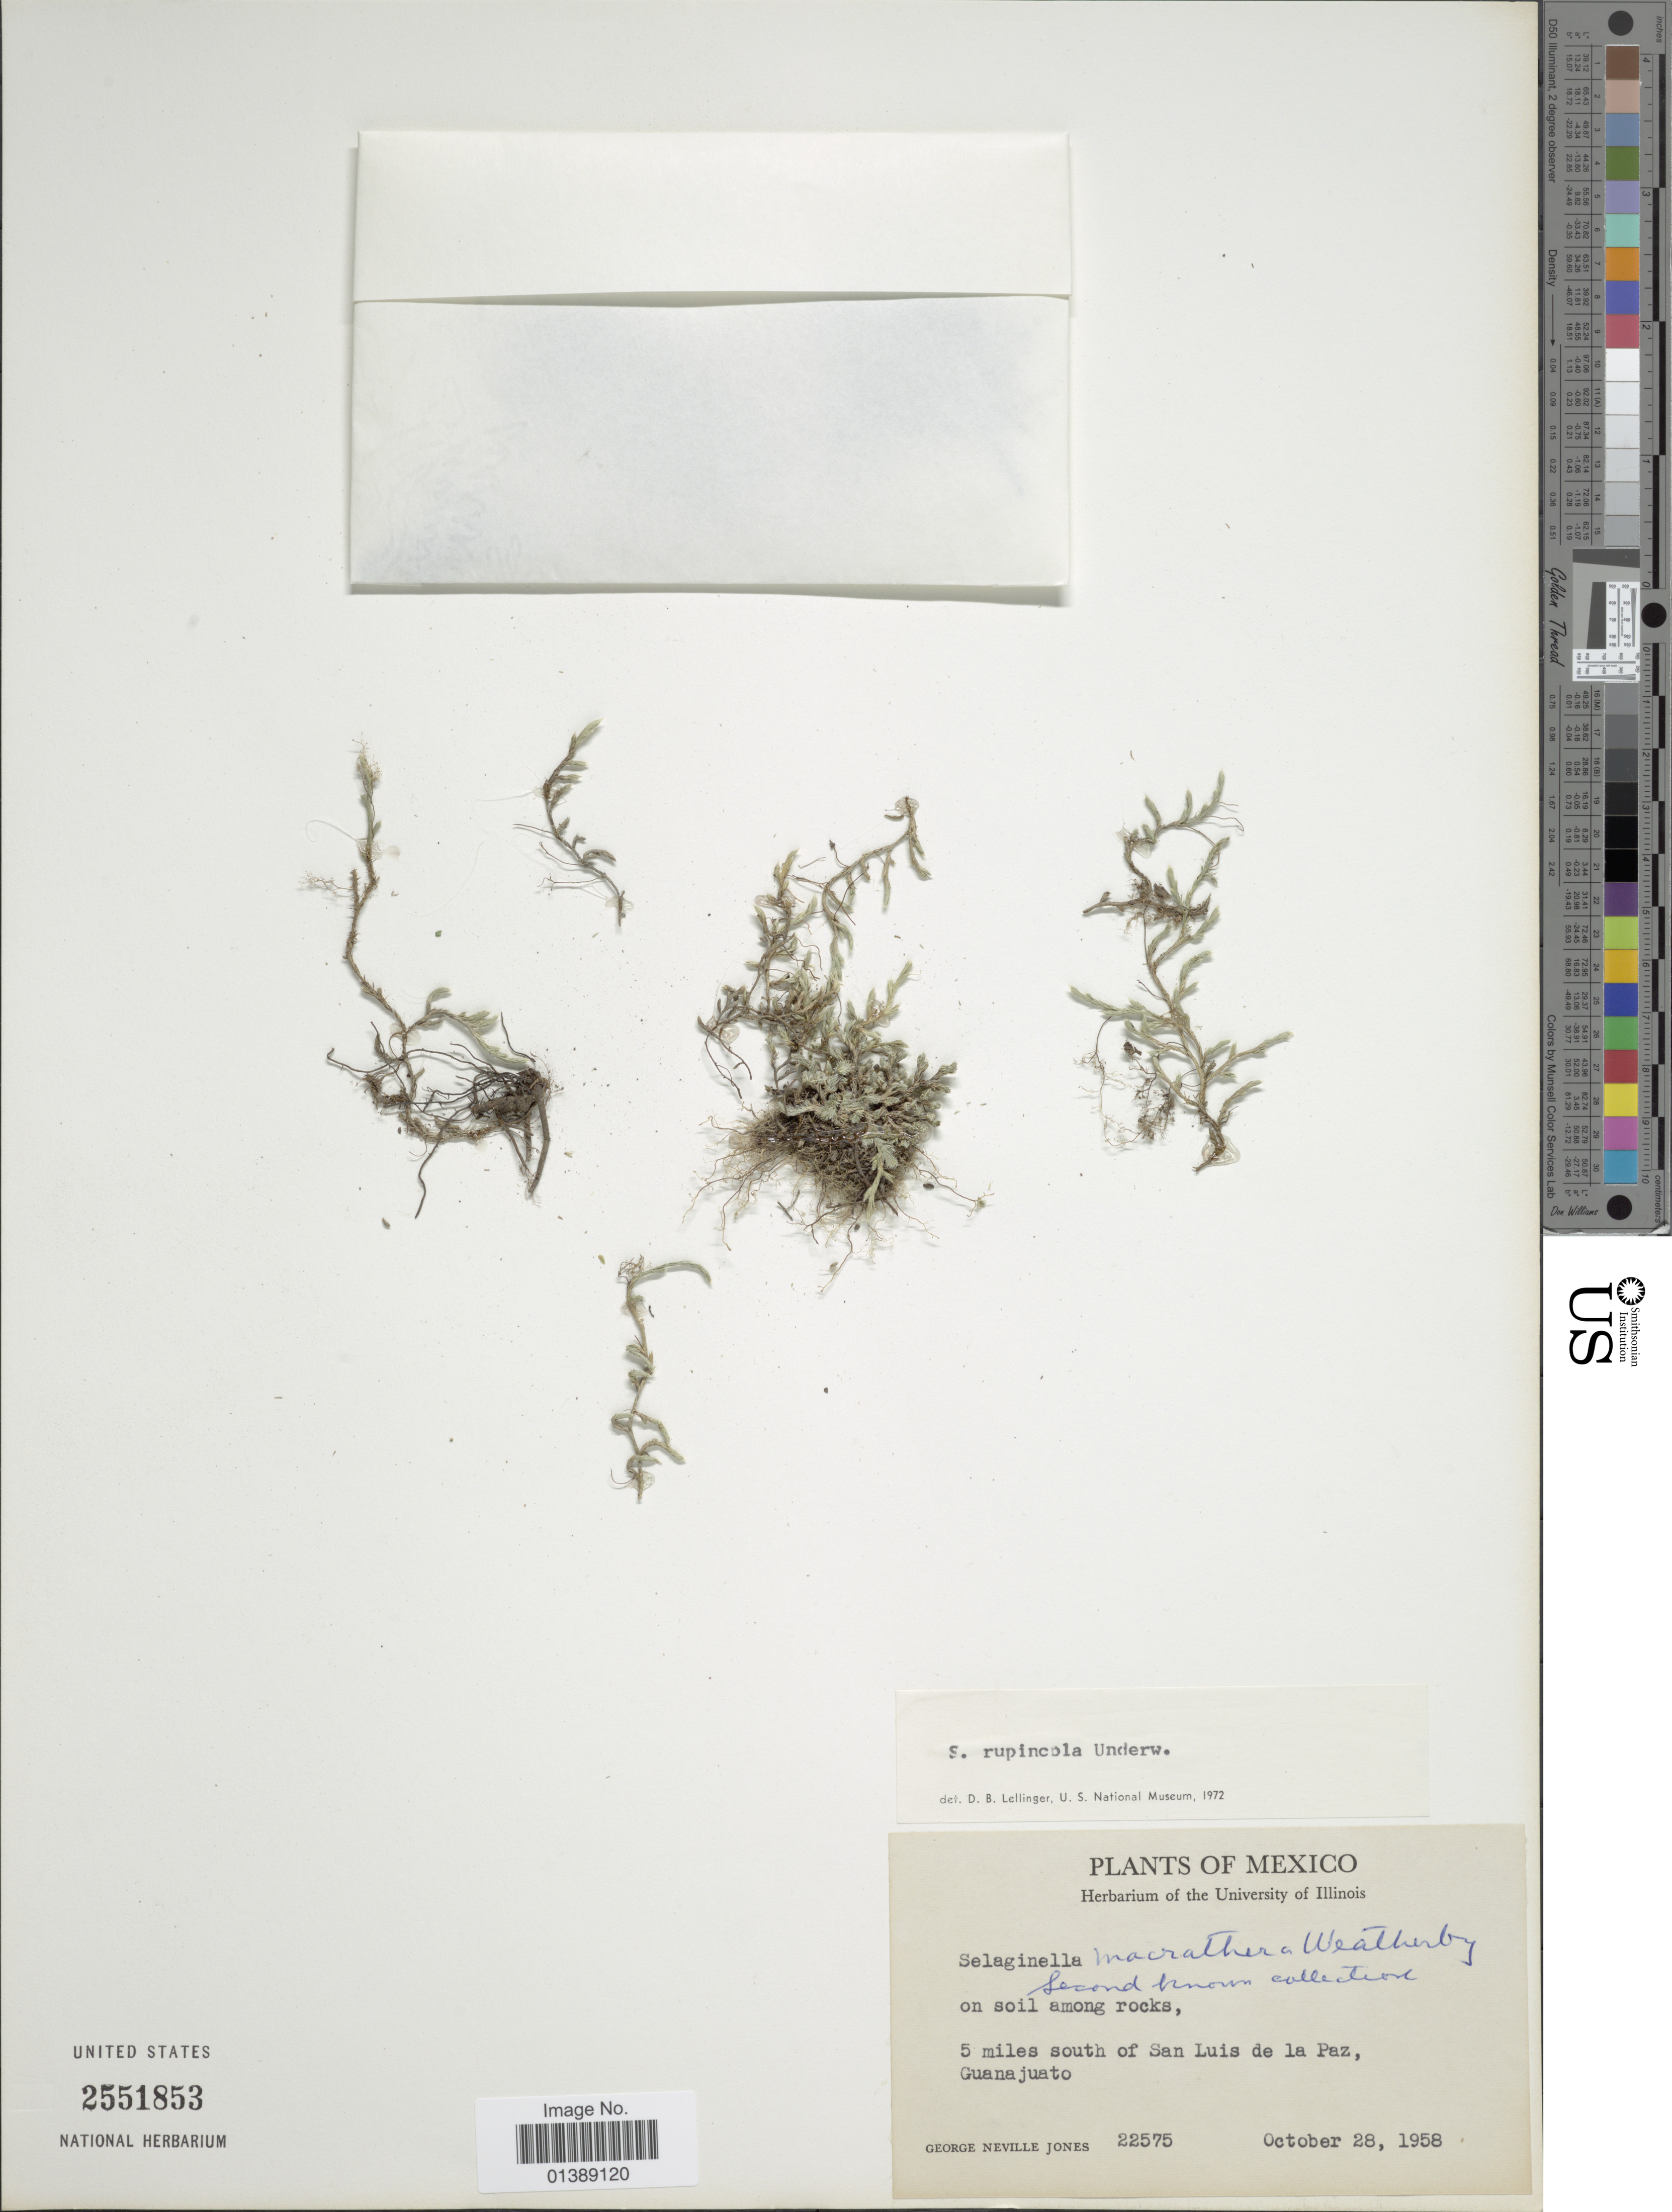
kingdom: Plantae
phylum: Tracheophyta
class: Lycopodiopsida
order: Selaginellales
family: Selaginellaceae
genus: Selaginella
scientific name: Selaginella rupincola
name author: Underw.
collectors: G. N. Jones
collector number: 22575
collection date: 1958-10-28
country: Mexico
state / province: Guanajuato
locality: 5 miles south of San Luis de la Paz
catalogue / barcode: US 2551853